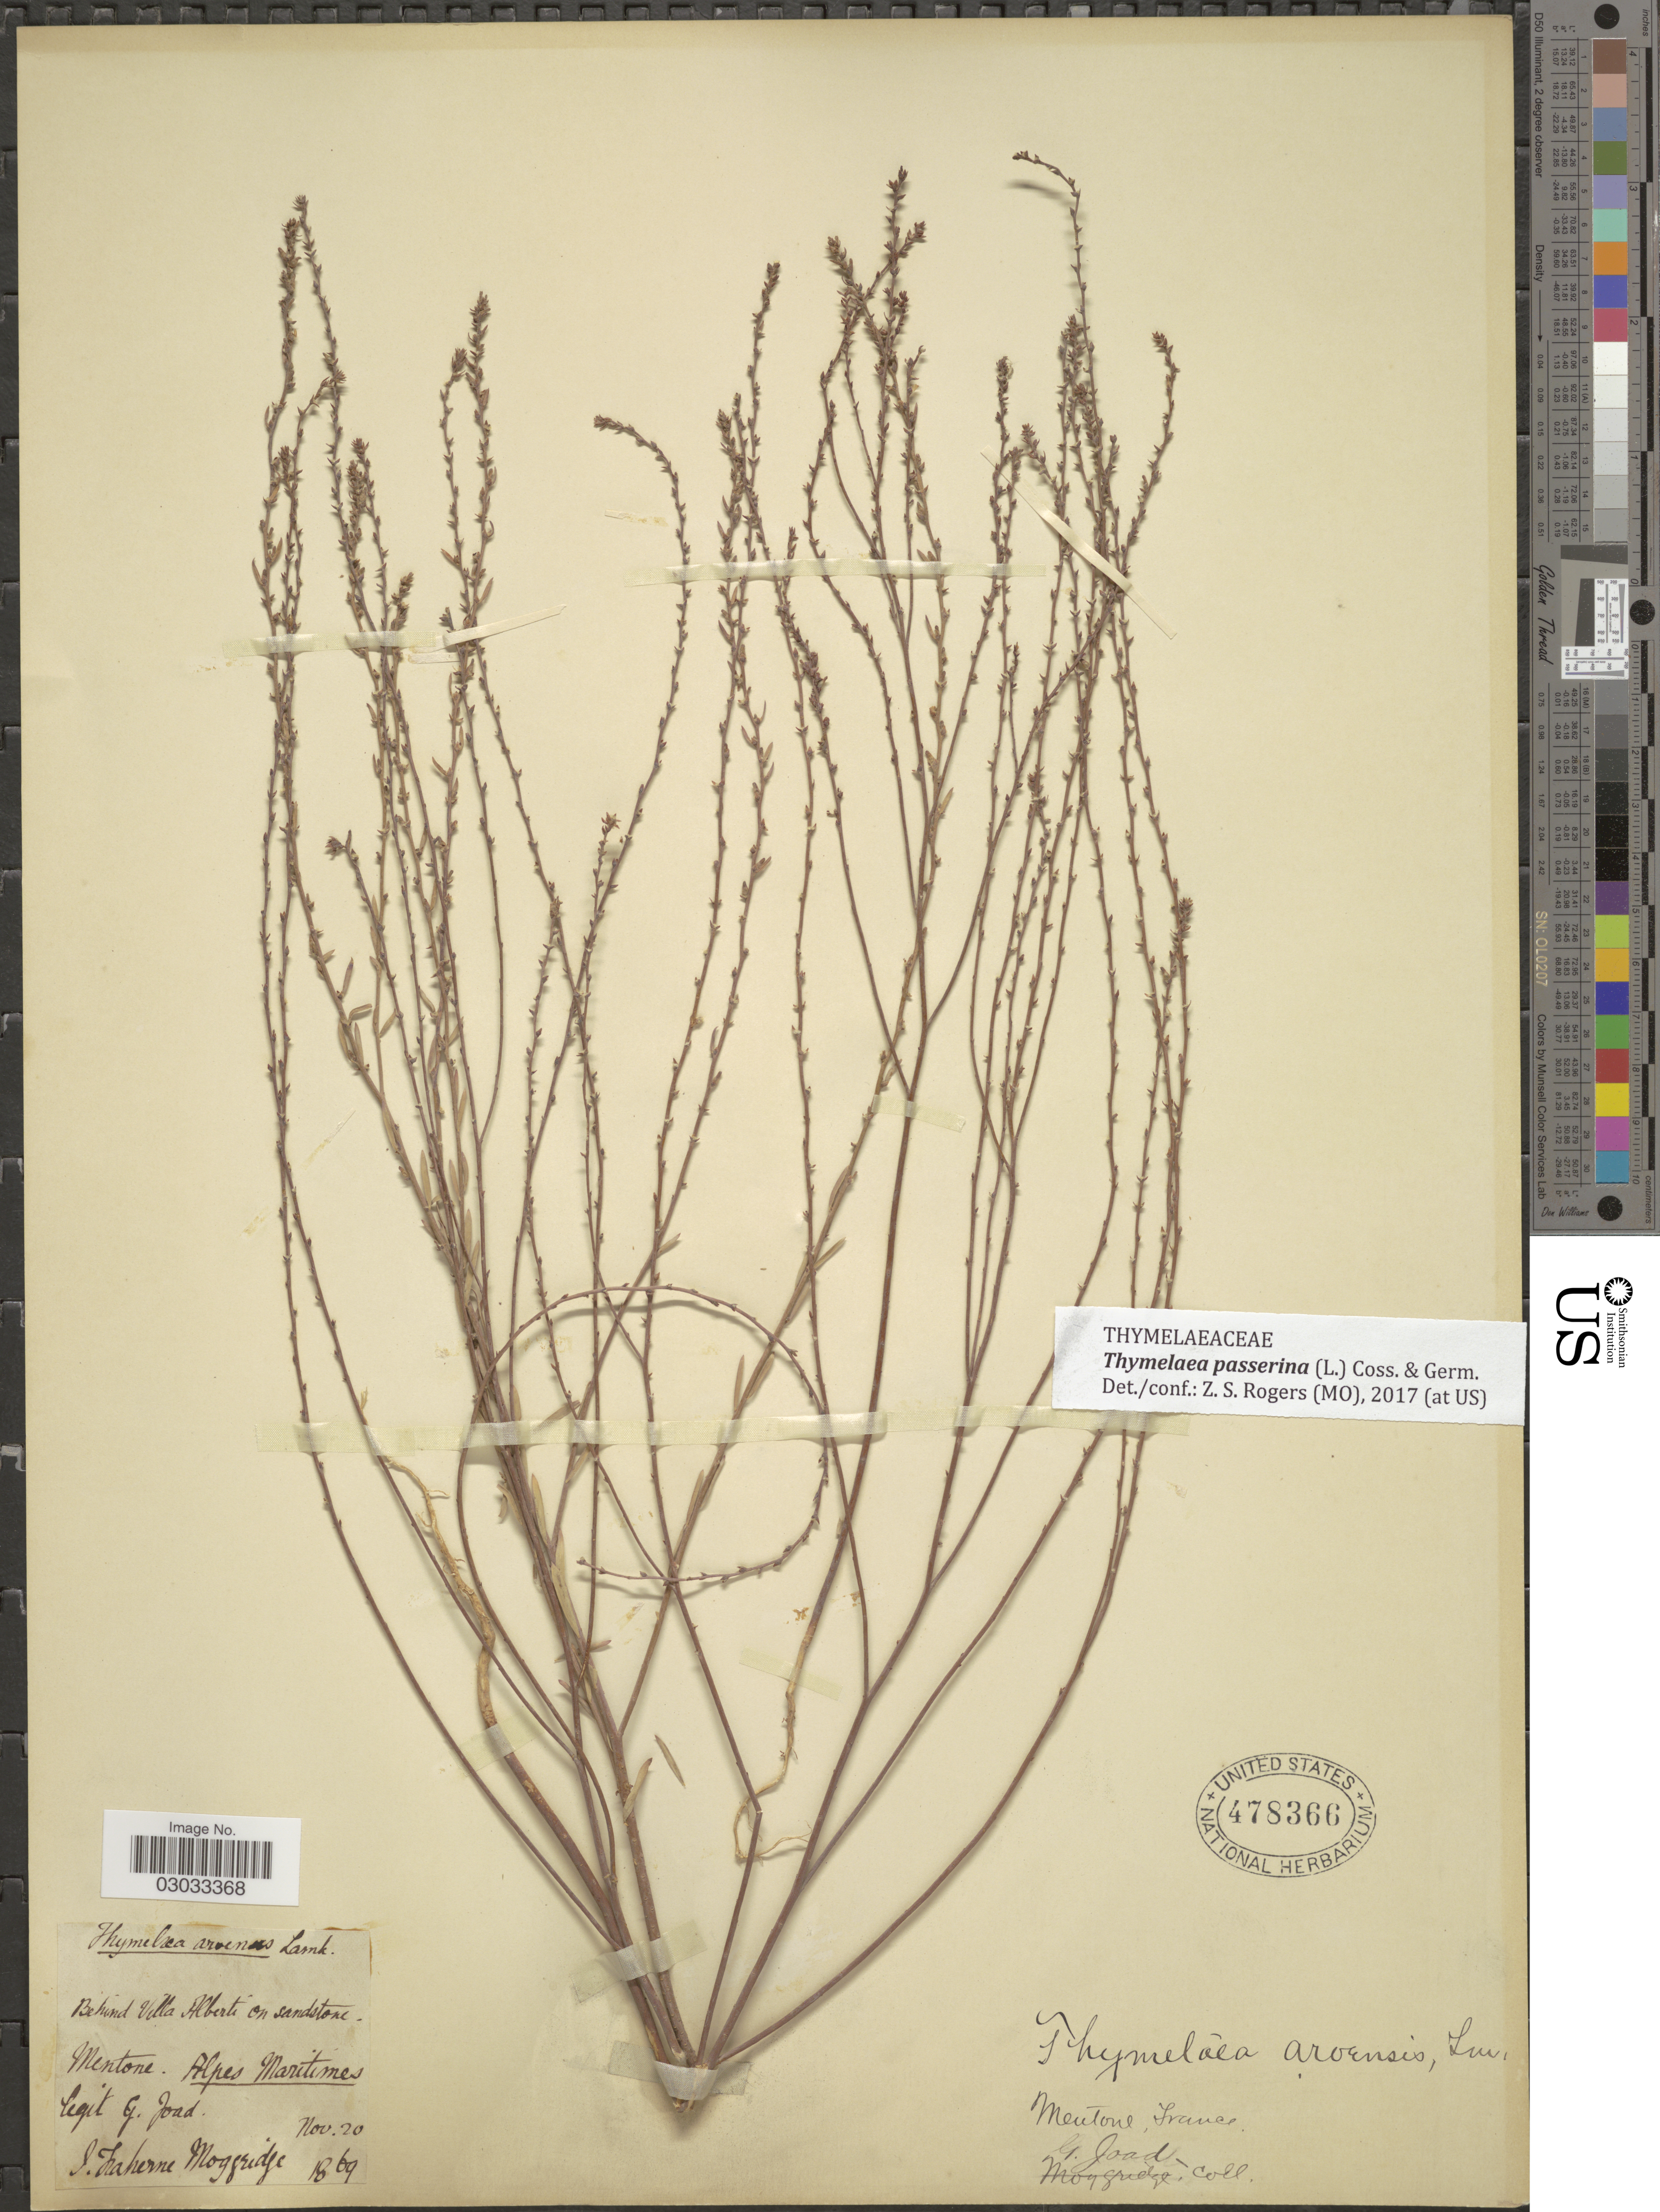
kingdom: Plantae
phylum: Tracheophyta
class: Magnoliopsida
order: Malvales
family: Thymelaeaceae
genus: Thymelaea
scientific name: Thymelaea passerina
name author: (L.) Coss. & Germ.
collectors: G. Joad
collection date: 1869-11-20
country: France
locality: Mentone. Alpes Maritimes.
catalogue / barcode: US 478366